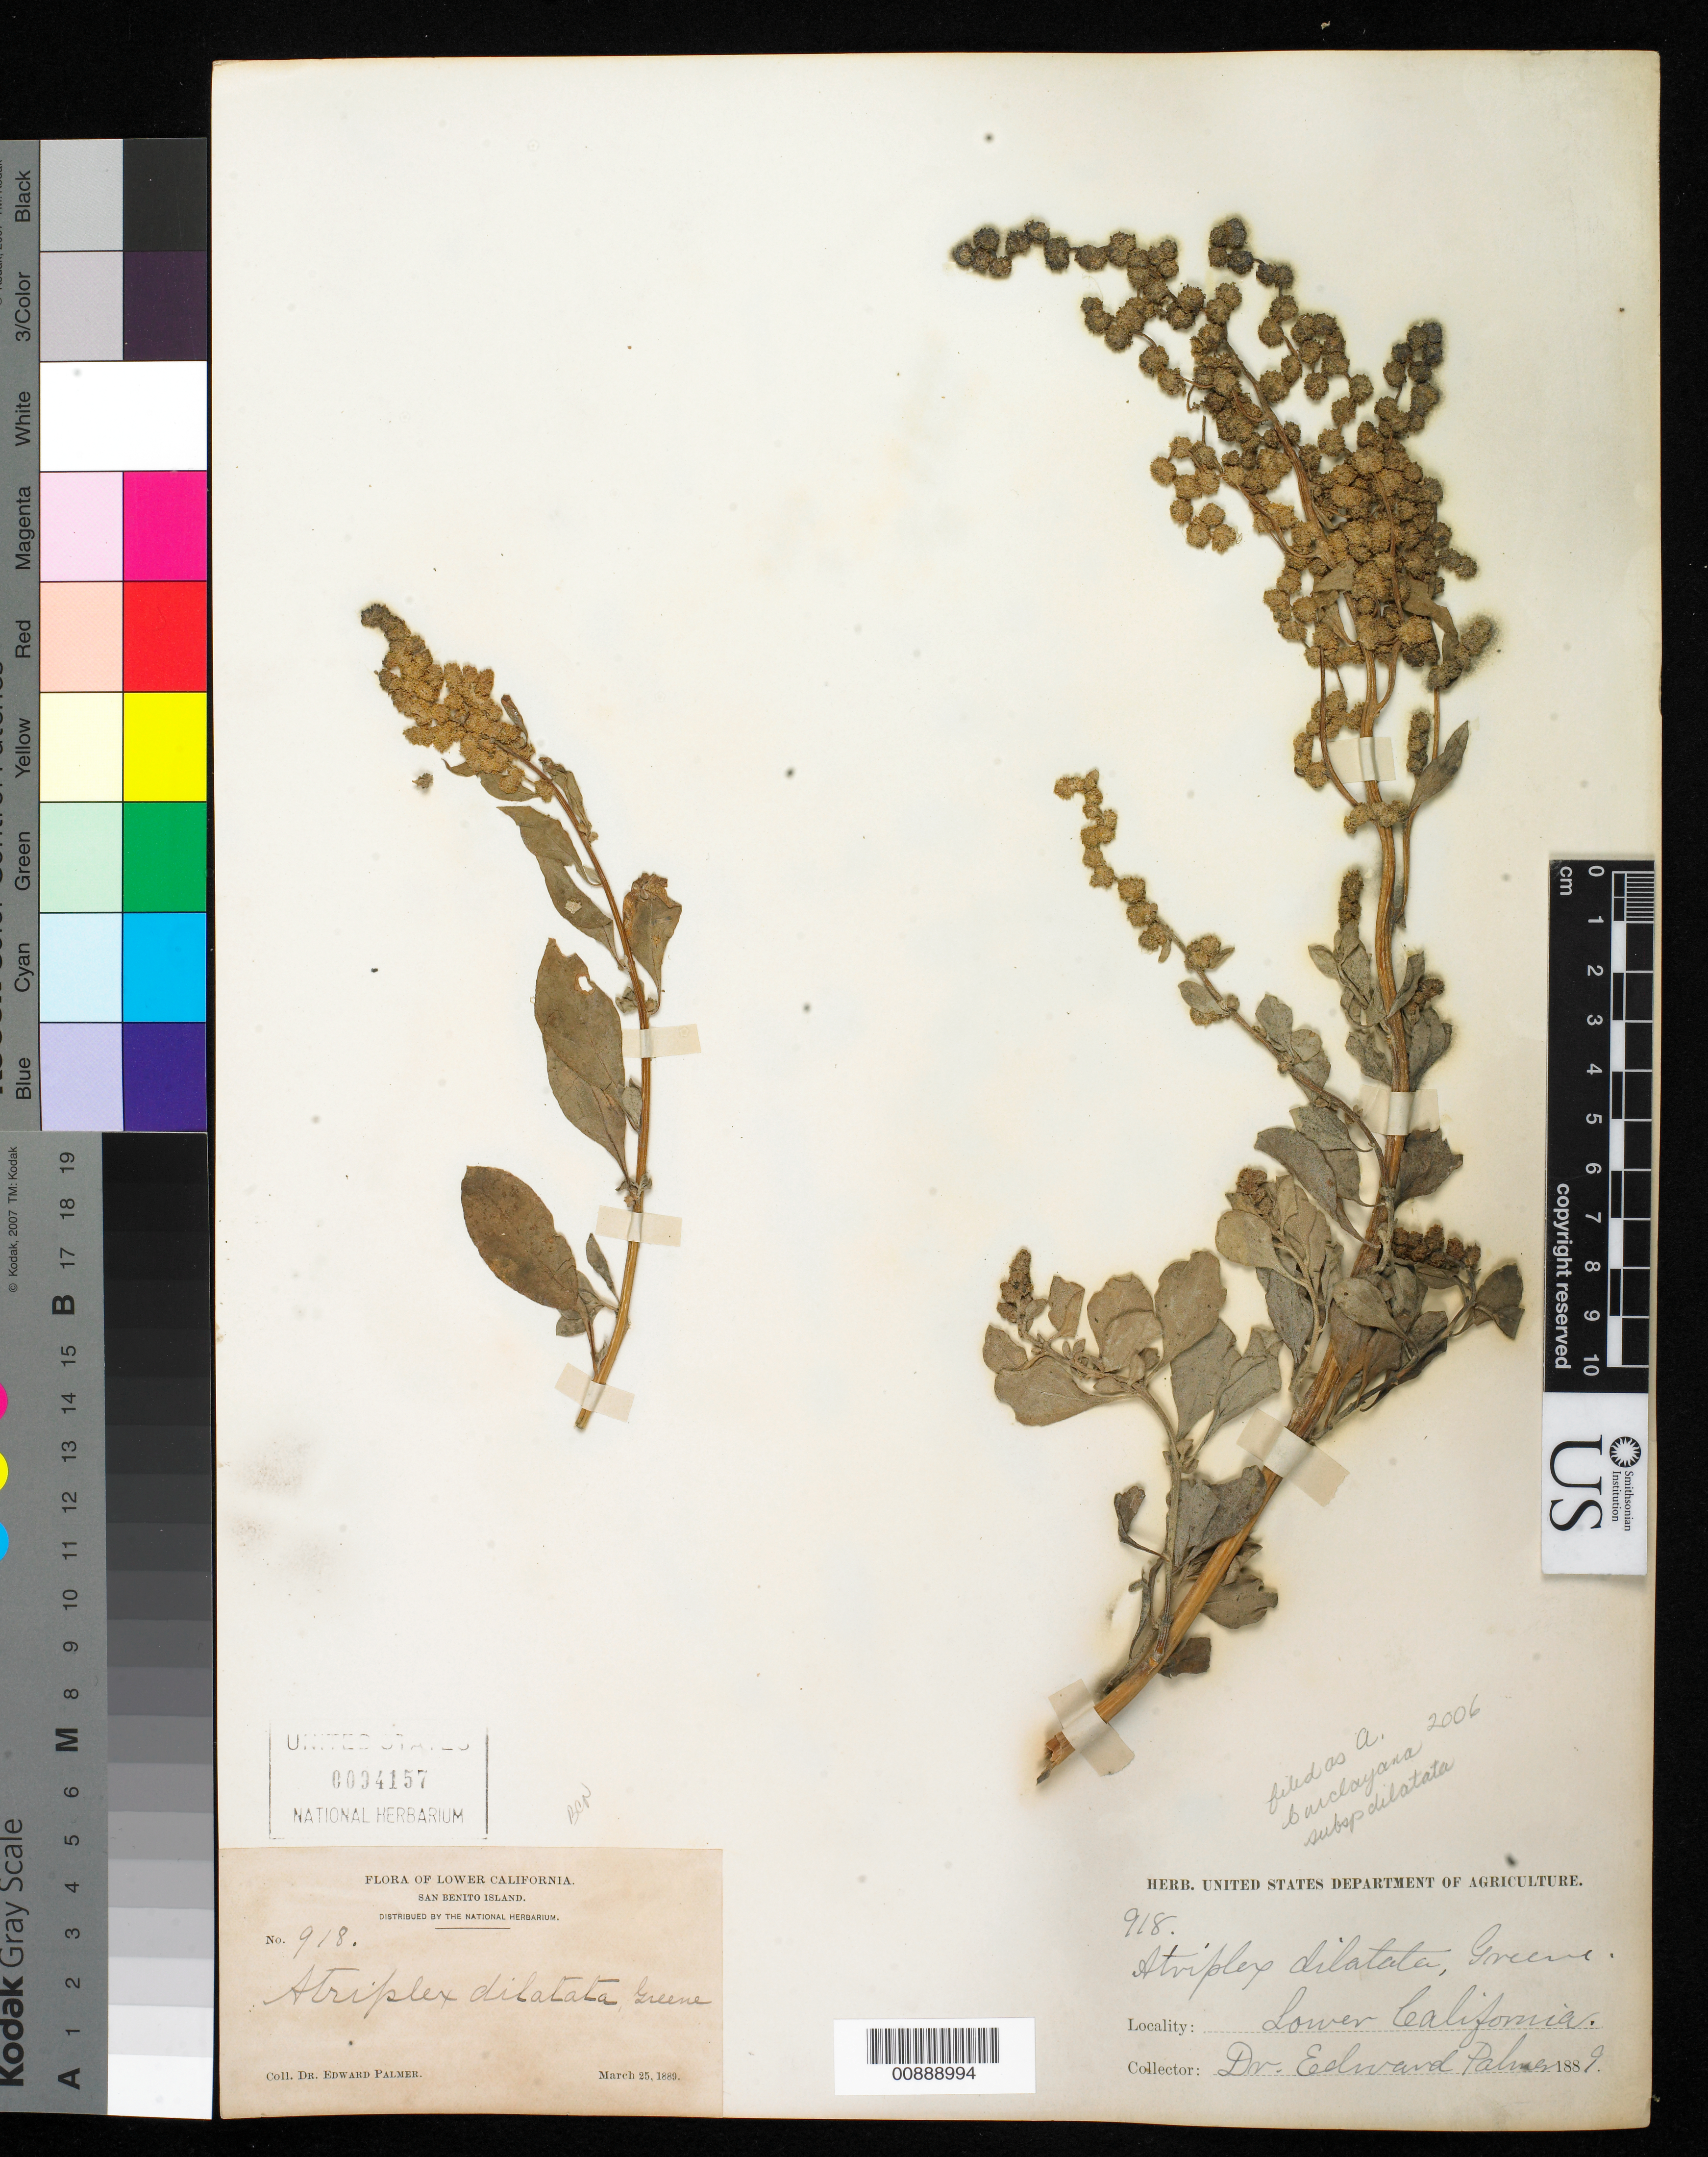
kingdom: Plantae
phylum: Tracheophyta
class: Magnoliopsida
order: Caryophyllales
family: Amaranthaceae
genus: Atriplex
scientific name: Atriplex barclayana subsp. dilatata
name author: (Greene) H.M. Hall & Clem.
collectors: E. Palmer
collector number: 918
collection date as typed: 25 Mar 1889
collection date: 1889-03-25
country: Mexico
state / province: Baja California Norte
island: San Benito I.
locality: San Benito Island, Baja California.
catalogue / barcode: US 94157